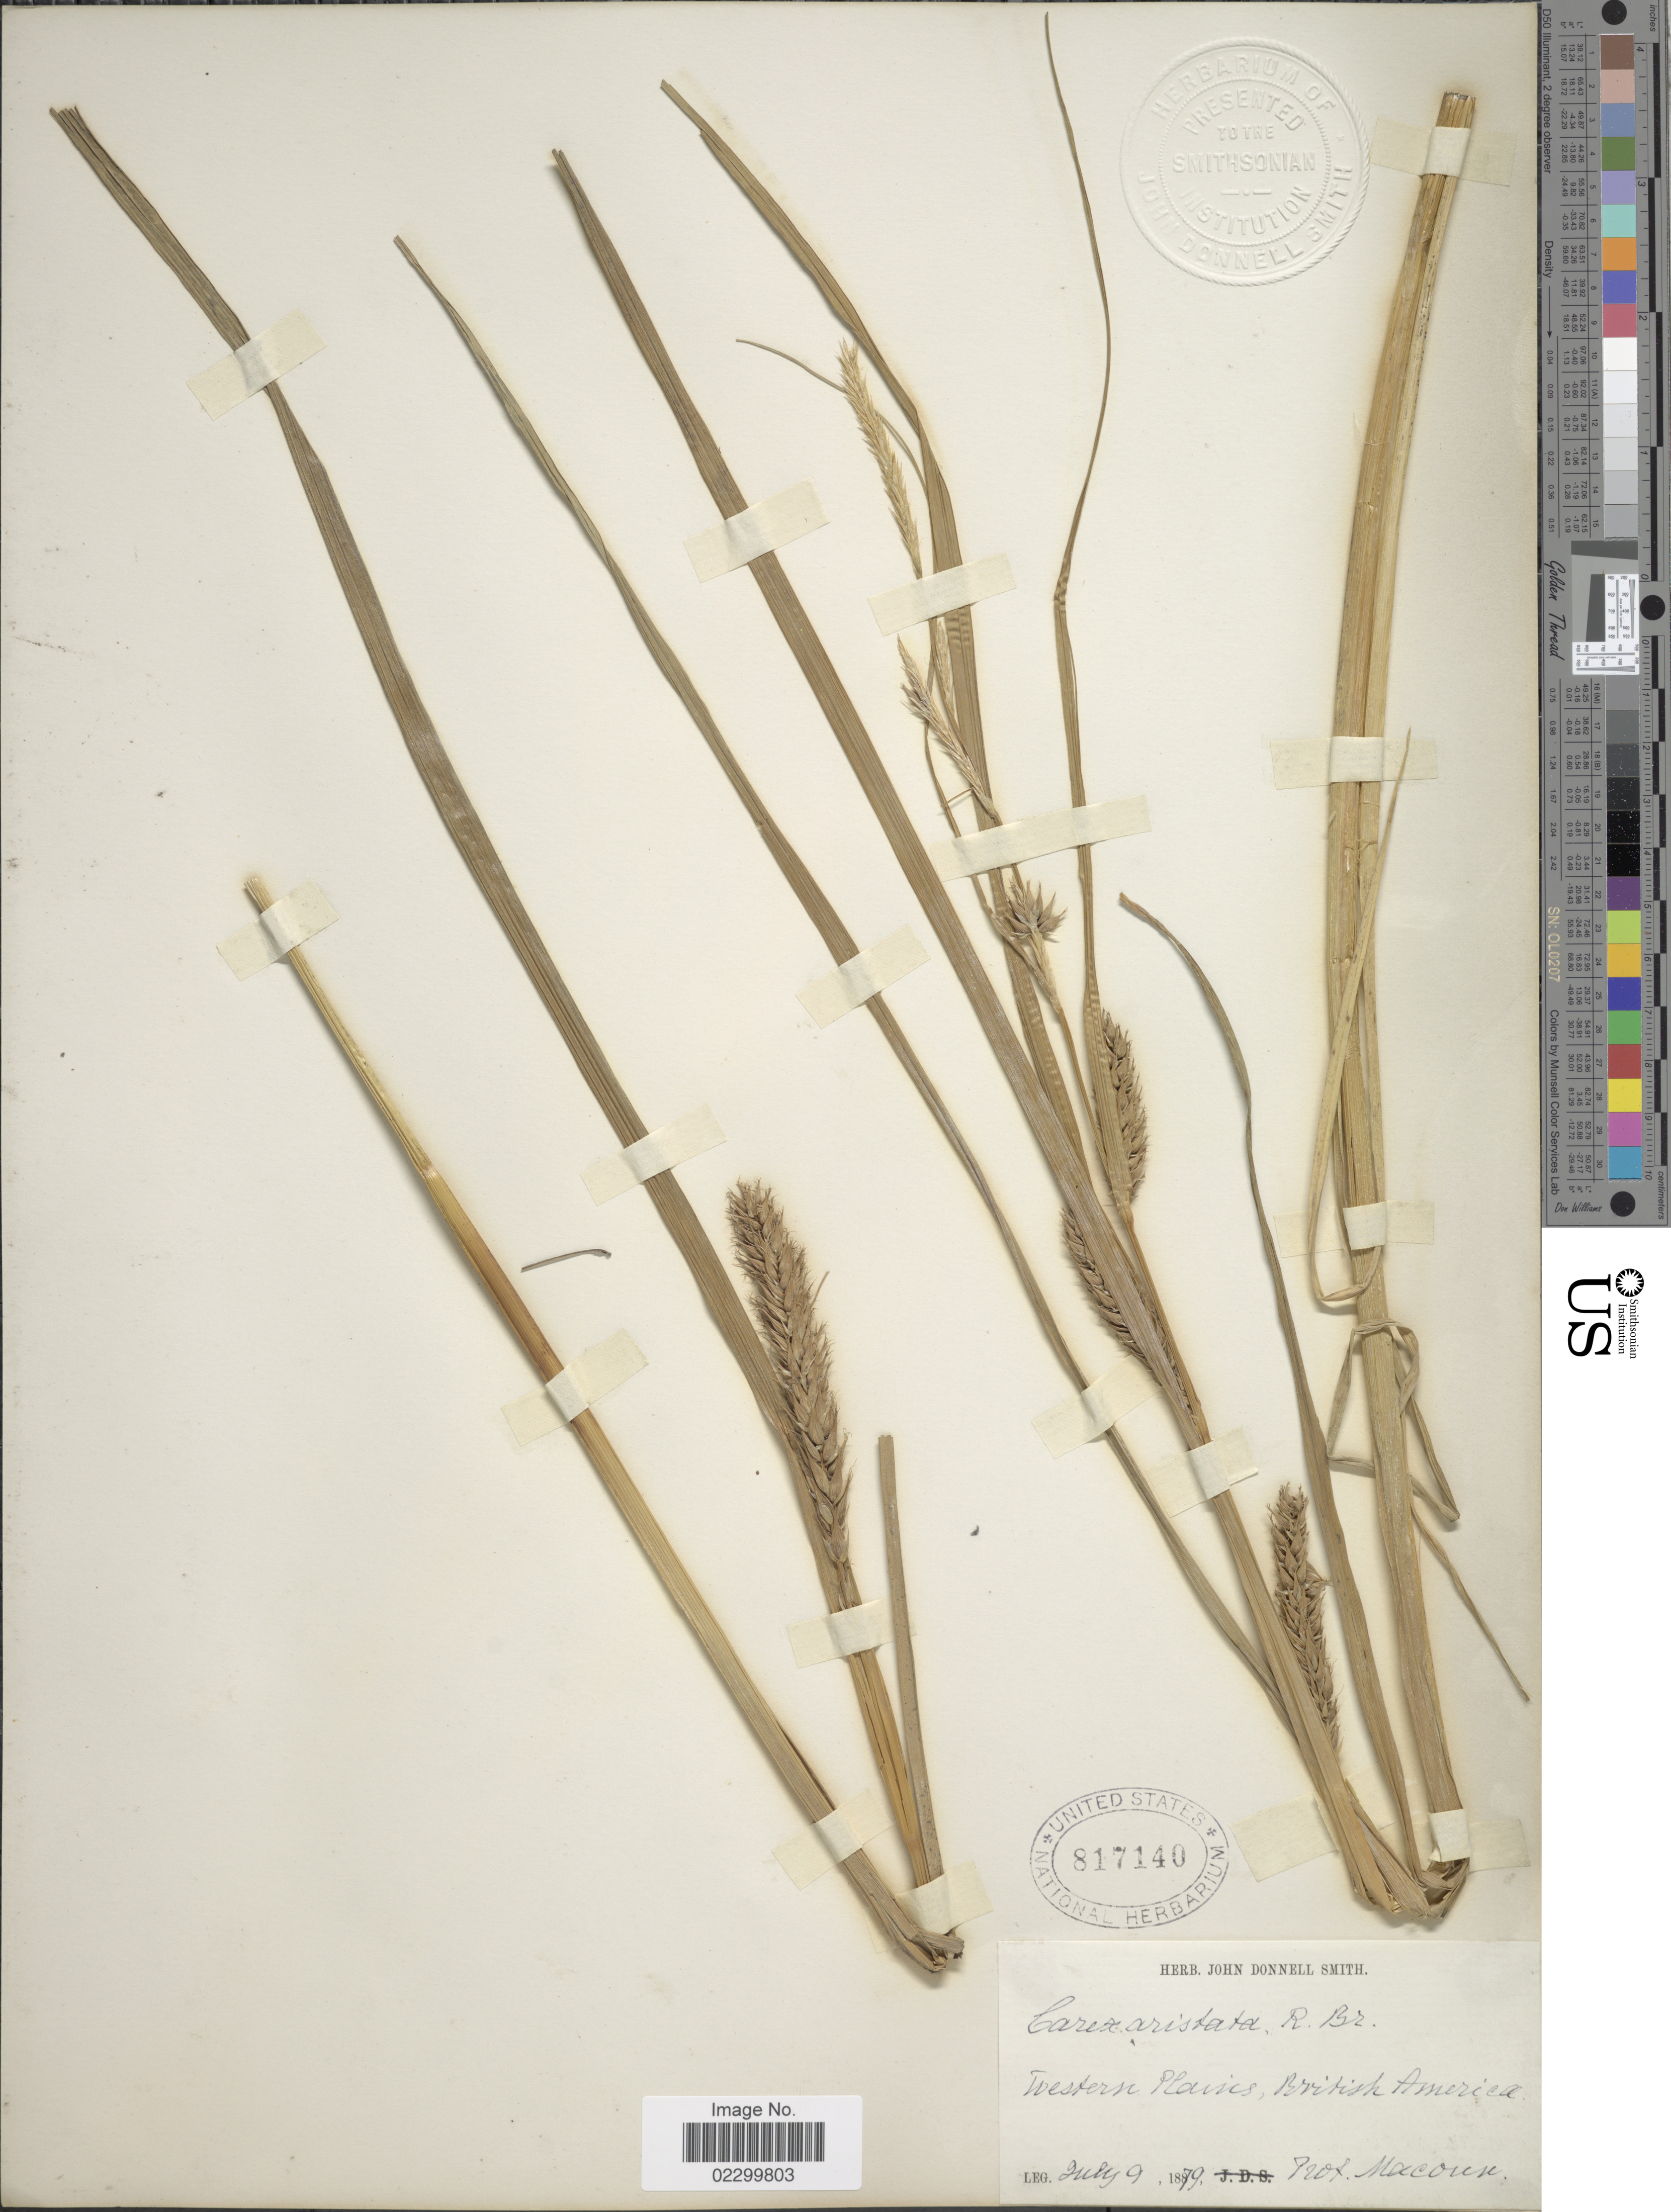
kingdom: Plantae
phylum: Tracheophyta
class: Liliopsida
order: Poales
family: Cyperaceae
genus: Carex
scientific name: Carex atherodes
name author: Spreng.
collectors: M. Macoun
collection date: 1879-07-09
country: Canada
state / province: Saskatchewan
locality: British America, Western Plains.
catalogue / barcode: US 817140